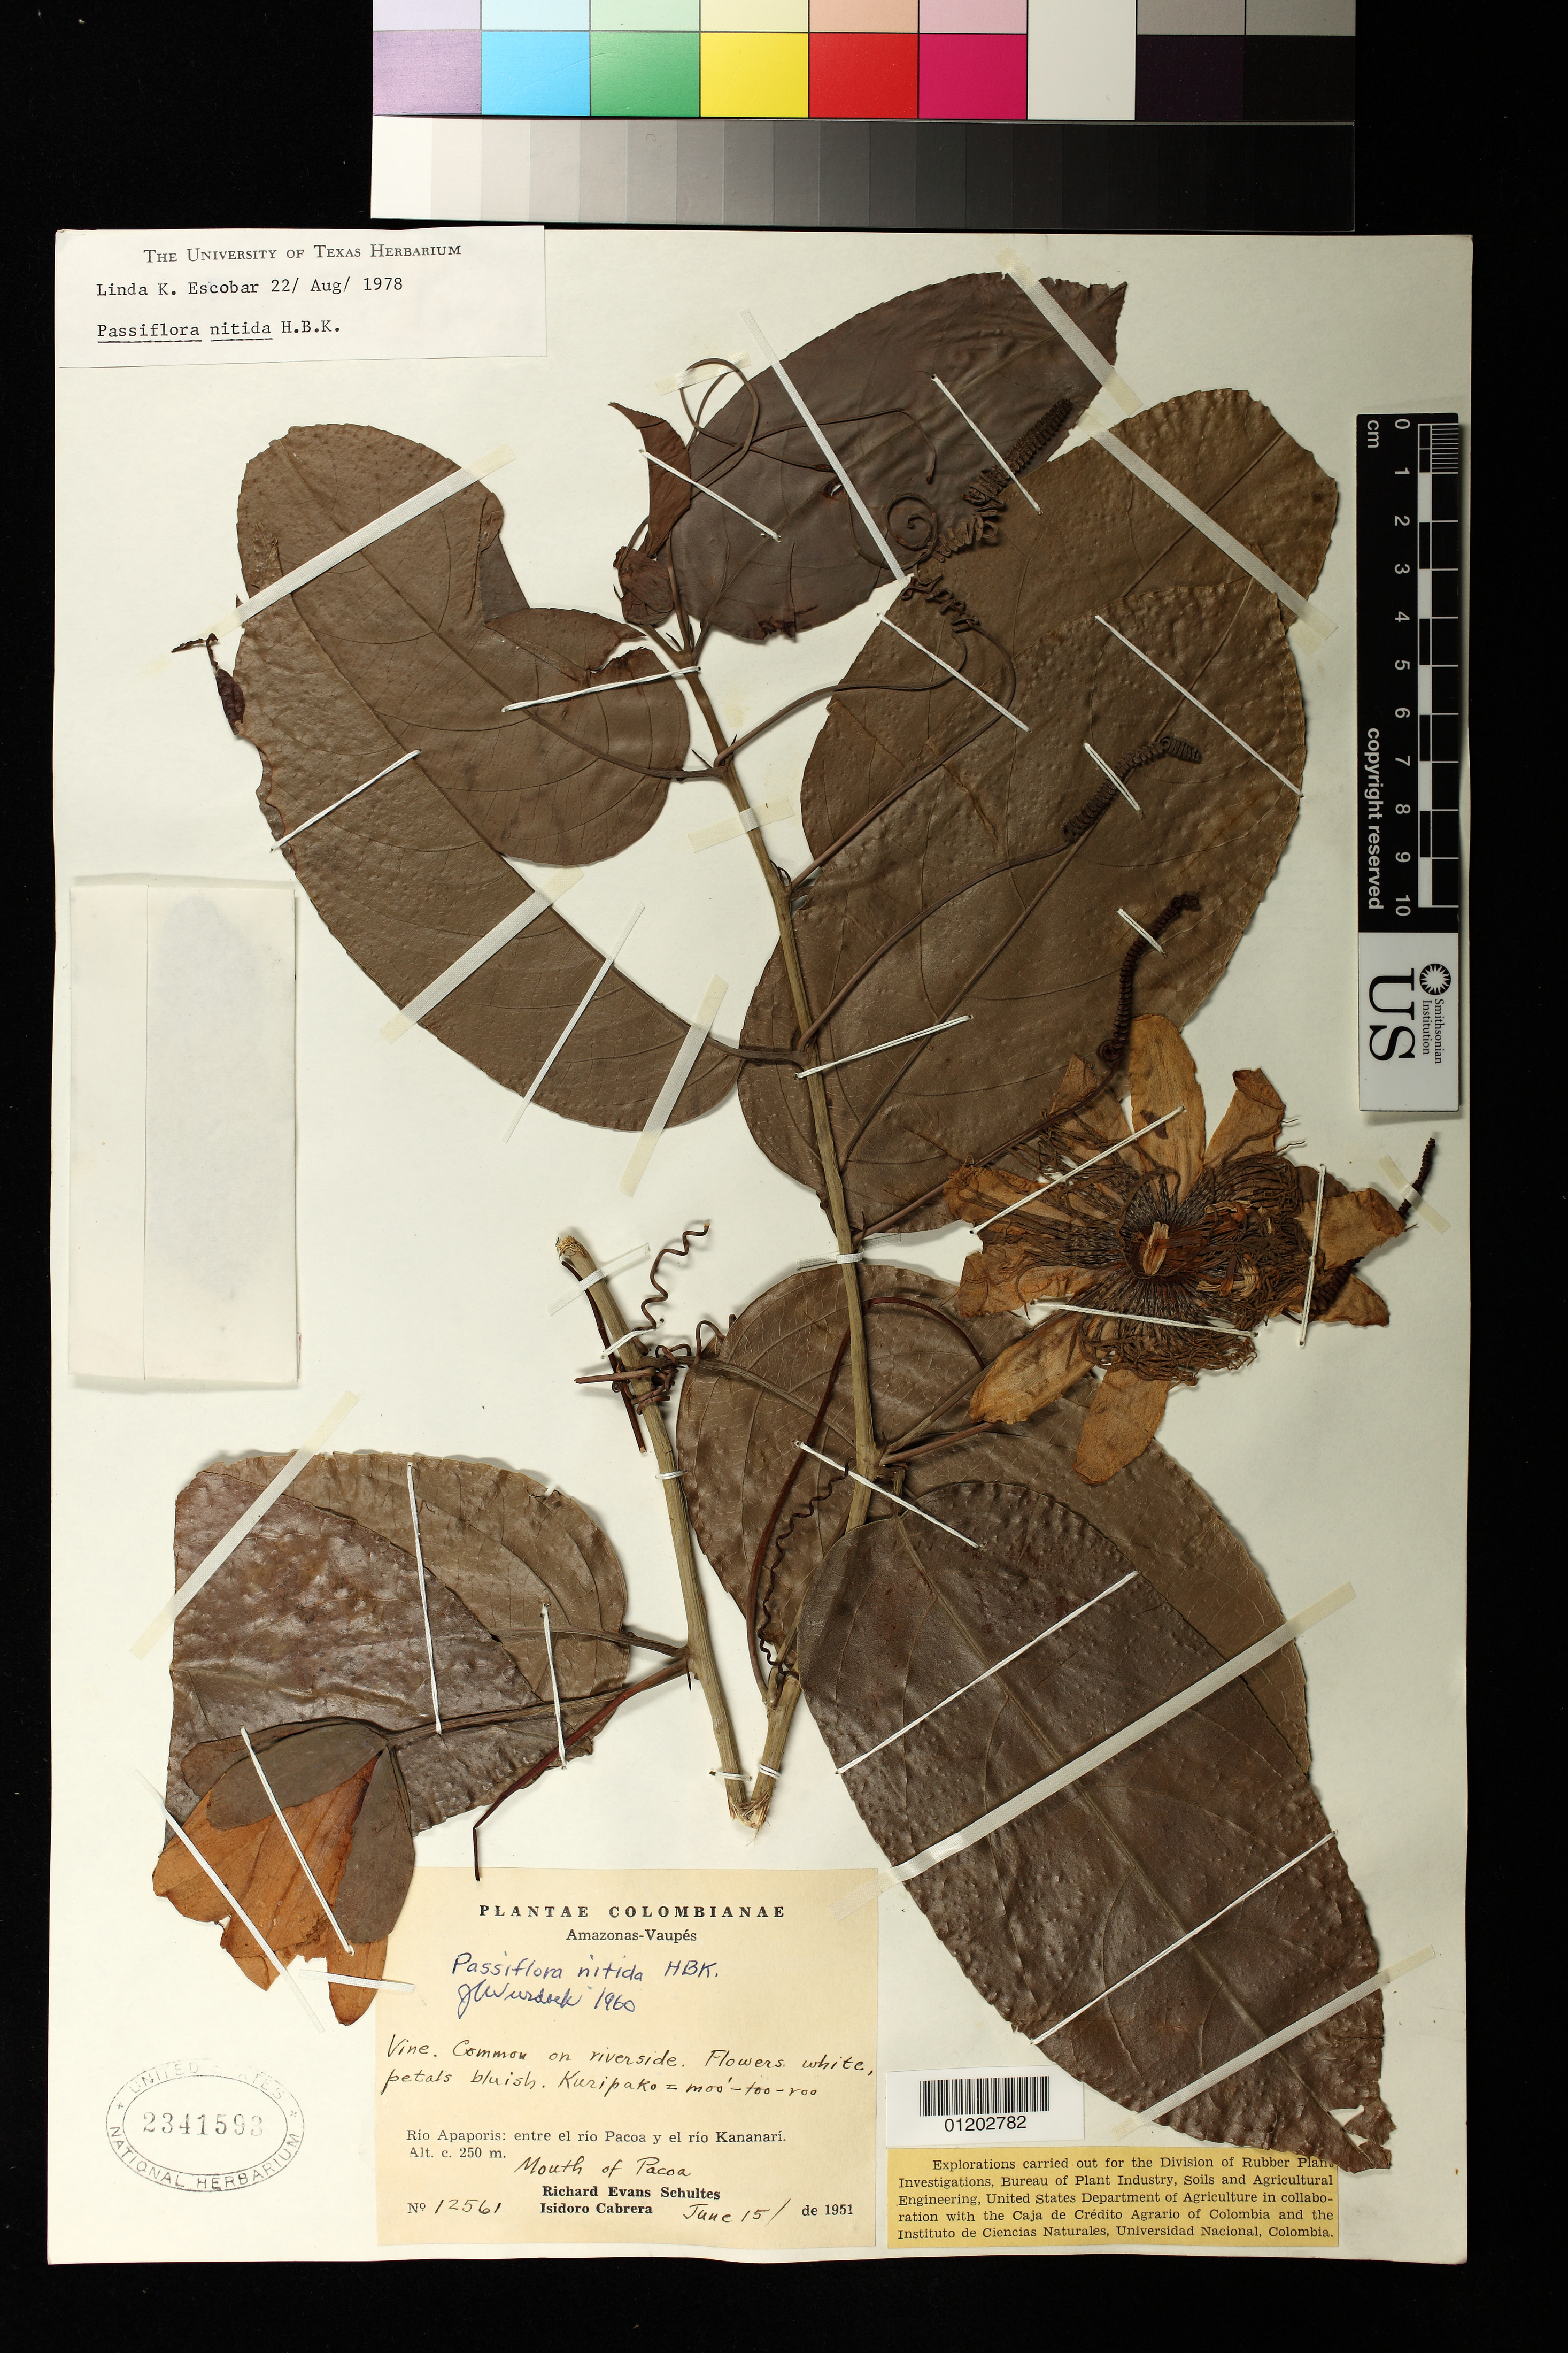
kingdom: Plantae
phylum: Tracheophyta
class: Magnoliopsida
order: Malpighiales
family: Passifloraceae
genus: Passiflora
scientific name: Passiflora nitida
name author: Kunth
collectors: R. Shultes & I. Cabrera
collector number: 12561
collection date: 1951-06-15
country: Colombia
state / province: Vaupés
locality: Río Apaporis: entre el río Pacoa y el río Kananarí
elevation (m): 250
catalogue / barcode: US 2341593